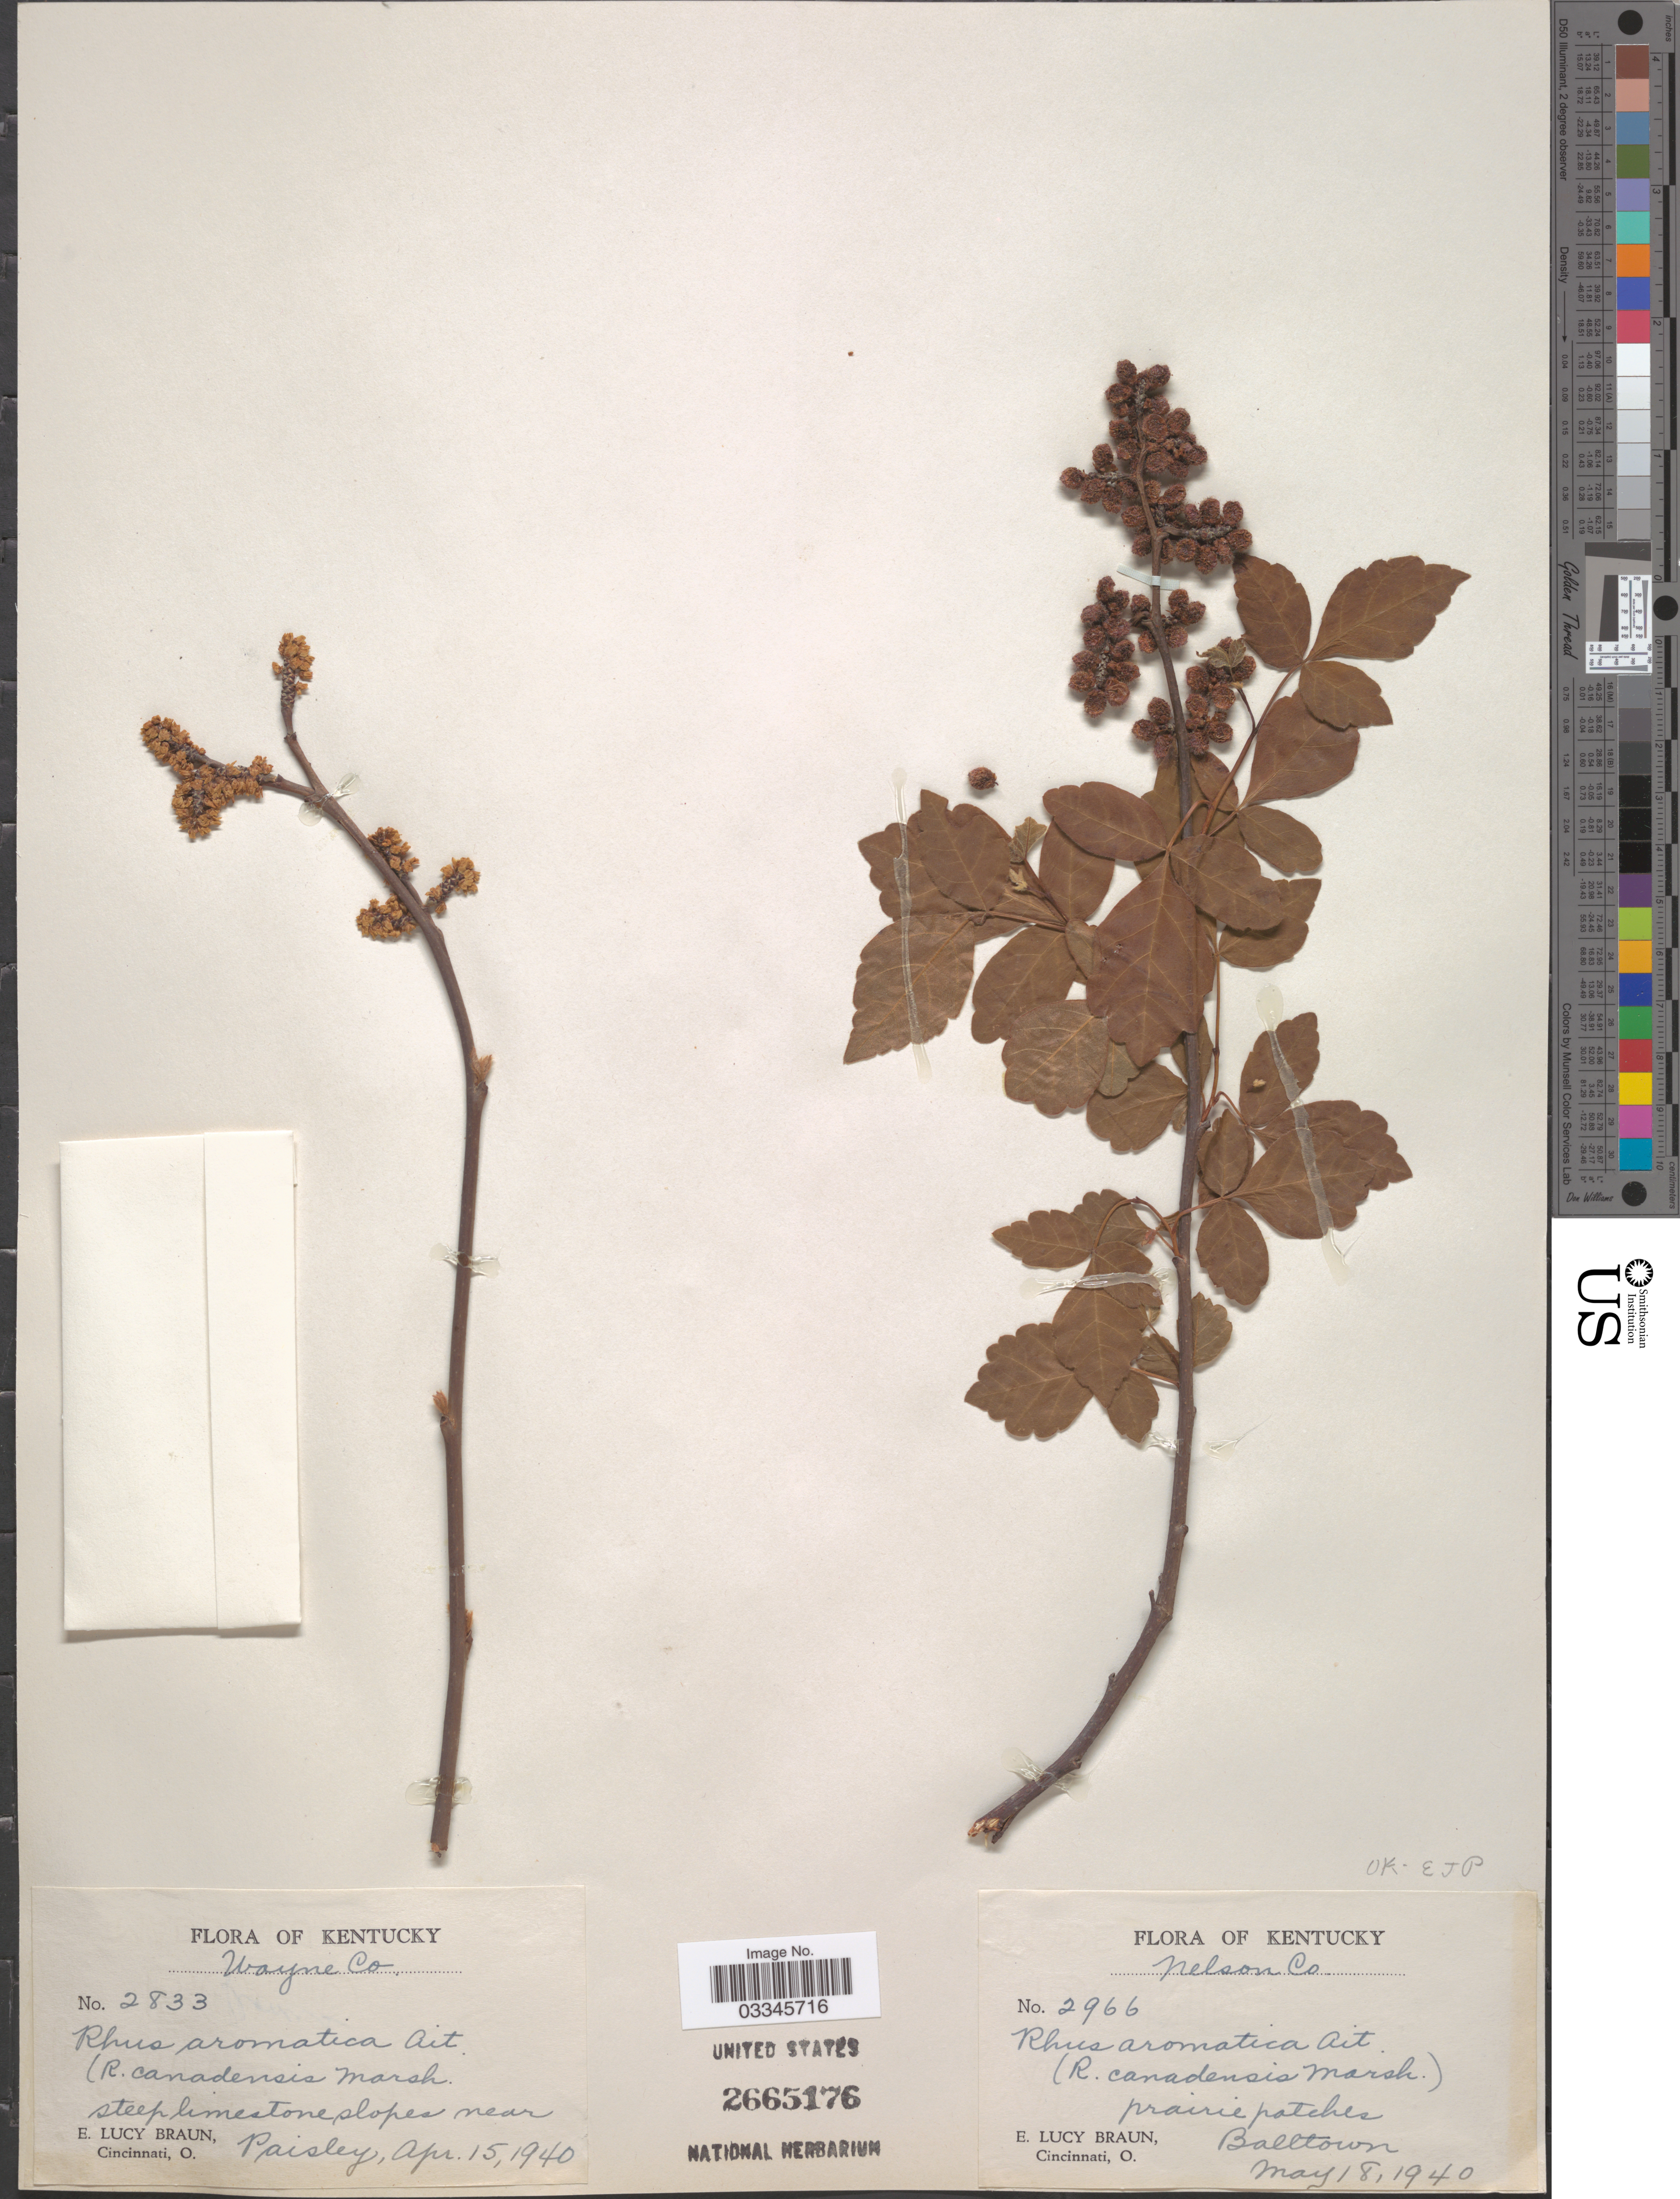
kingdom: Plantae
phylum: Tracheophyta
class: Magnoliopsida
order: Sapindales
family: Anacardiaceae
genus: Rhus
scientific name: Rhus canadensis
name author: Marshall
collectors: E. L. Braun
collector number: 2833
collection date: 1940-04-15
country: United States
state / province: Kentucky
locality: Wayne Co. Steep limestone slopes near Paisley.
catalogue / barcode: US 2665176